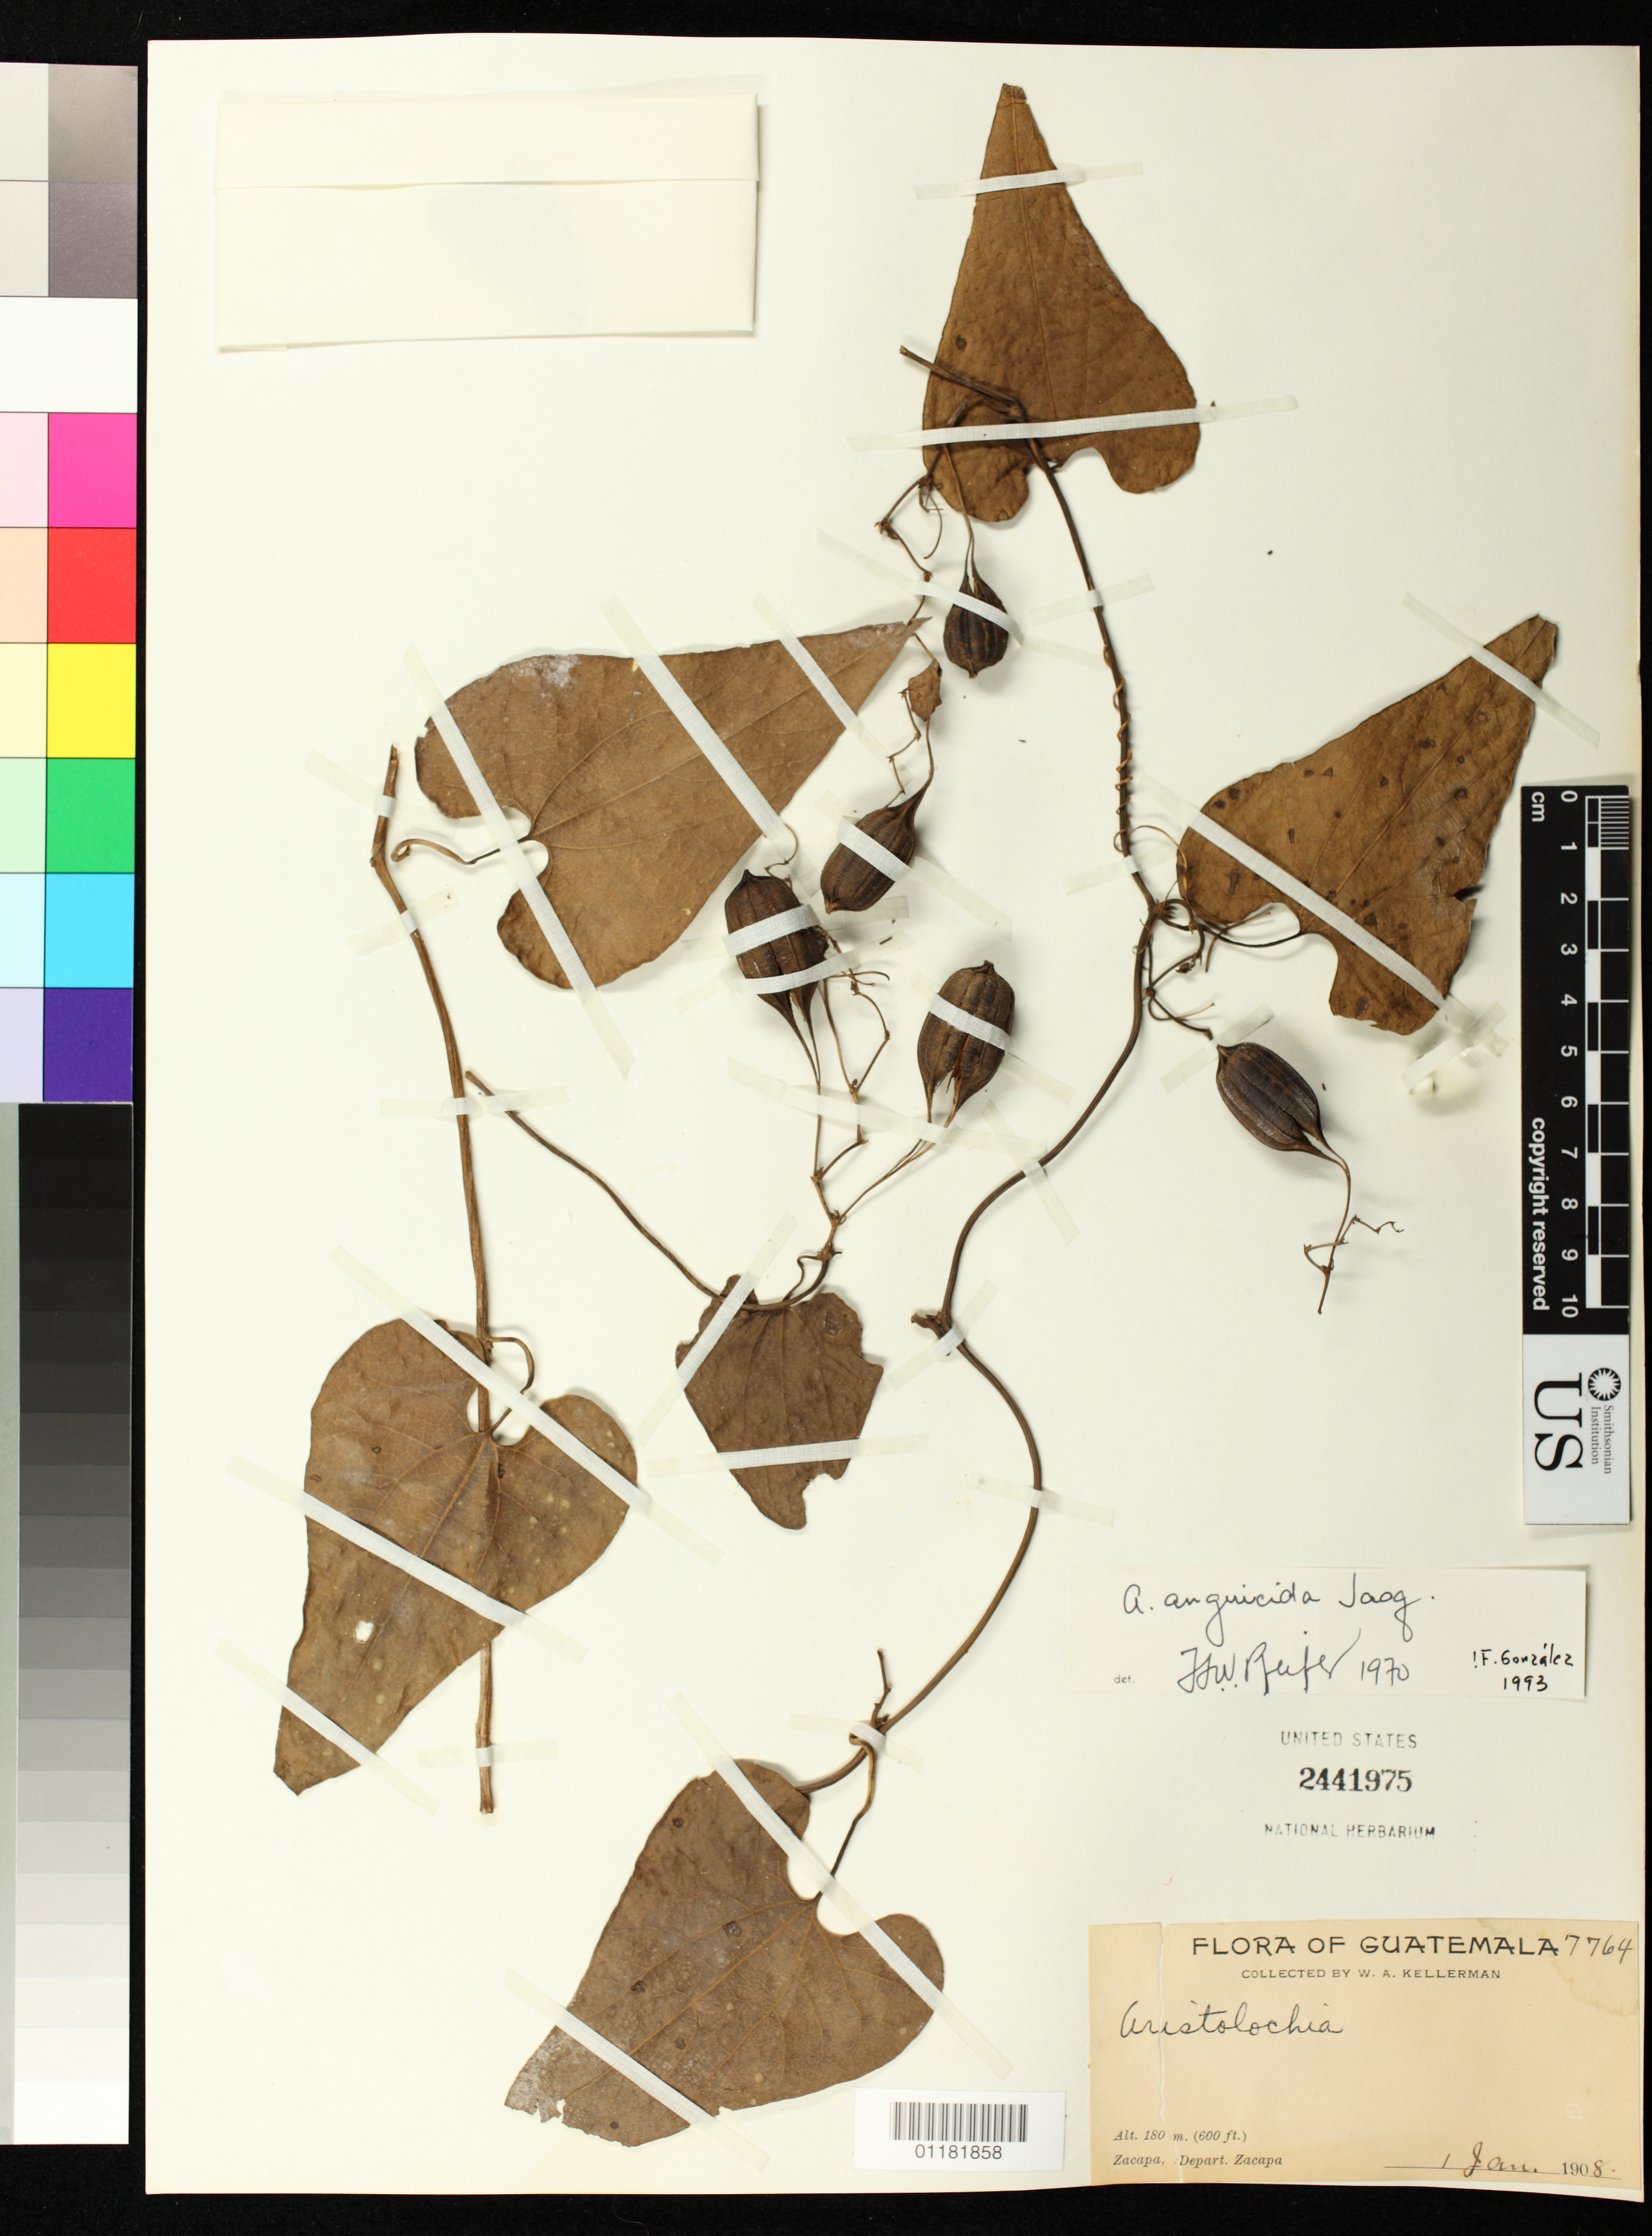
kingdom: Plantae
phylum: Tracheophyta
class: Magnoliopsida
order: Piperales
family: Aristolochiaceae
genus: Aristolochia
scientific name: Aristolochia anguicida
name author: Jacq.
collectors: W. A. Kellerman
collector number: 7764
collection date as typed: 01 Jan 1908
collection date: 1908-01-01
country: Guatemala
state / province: Zacapa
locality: Zacapa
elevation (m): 180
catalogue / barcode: US 2441975